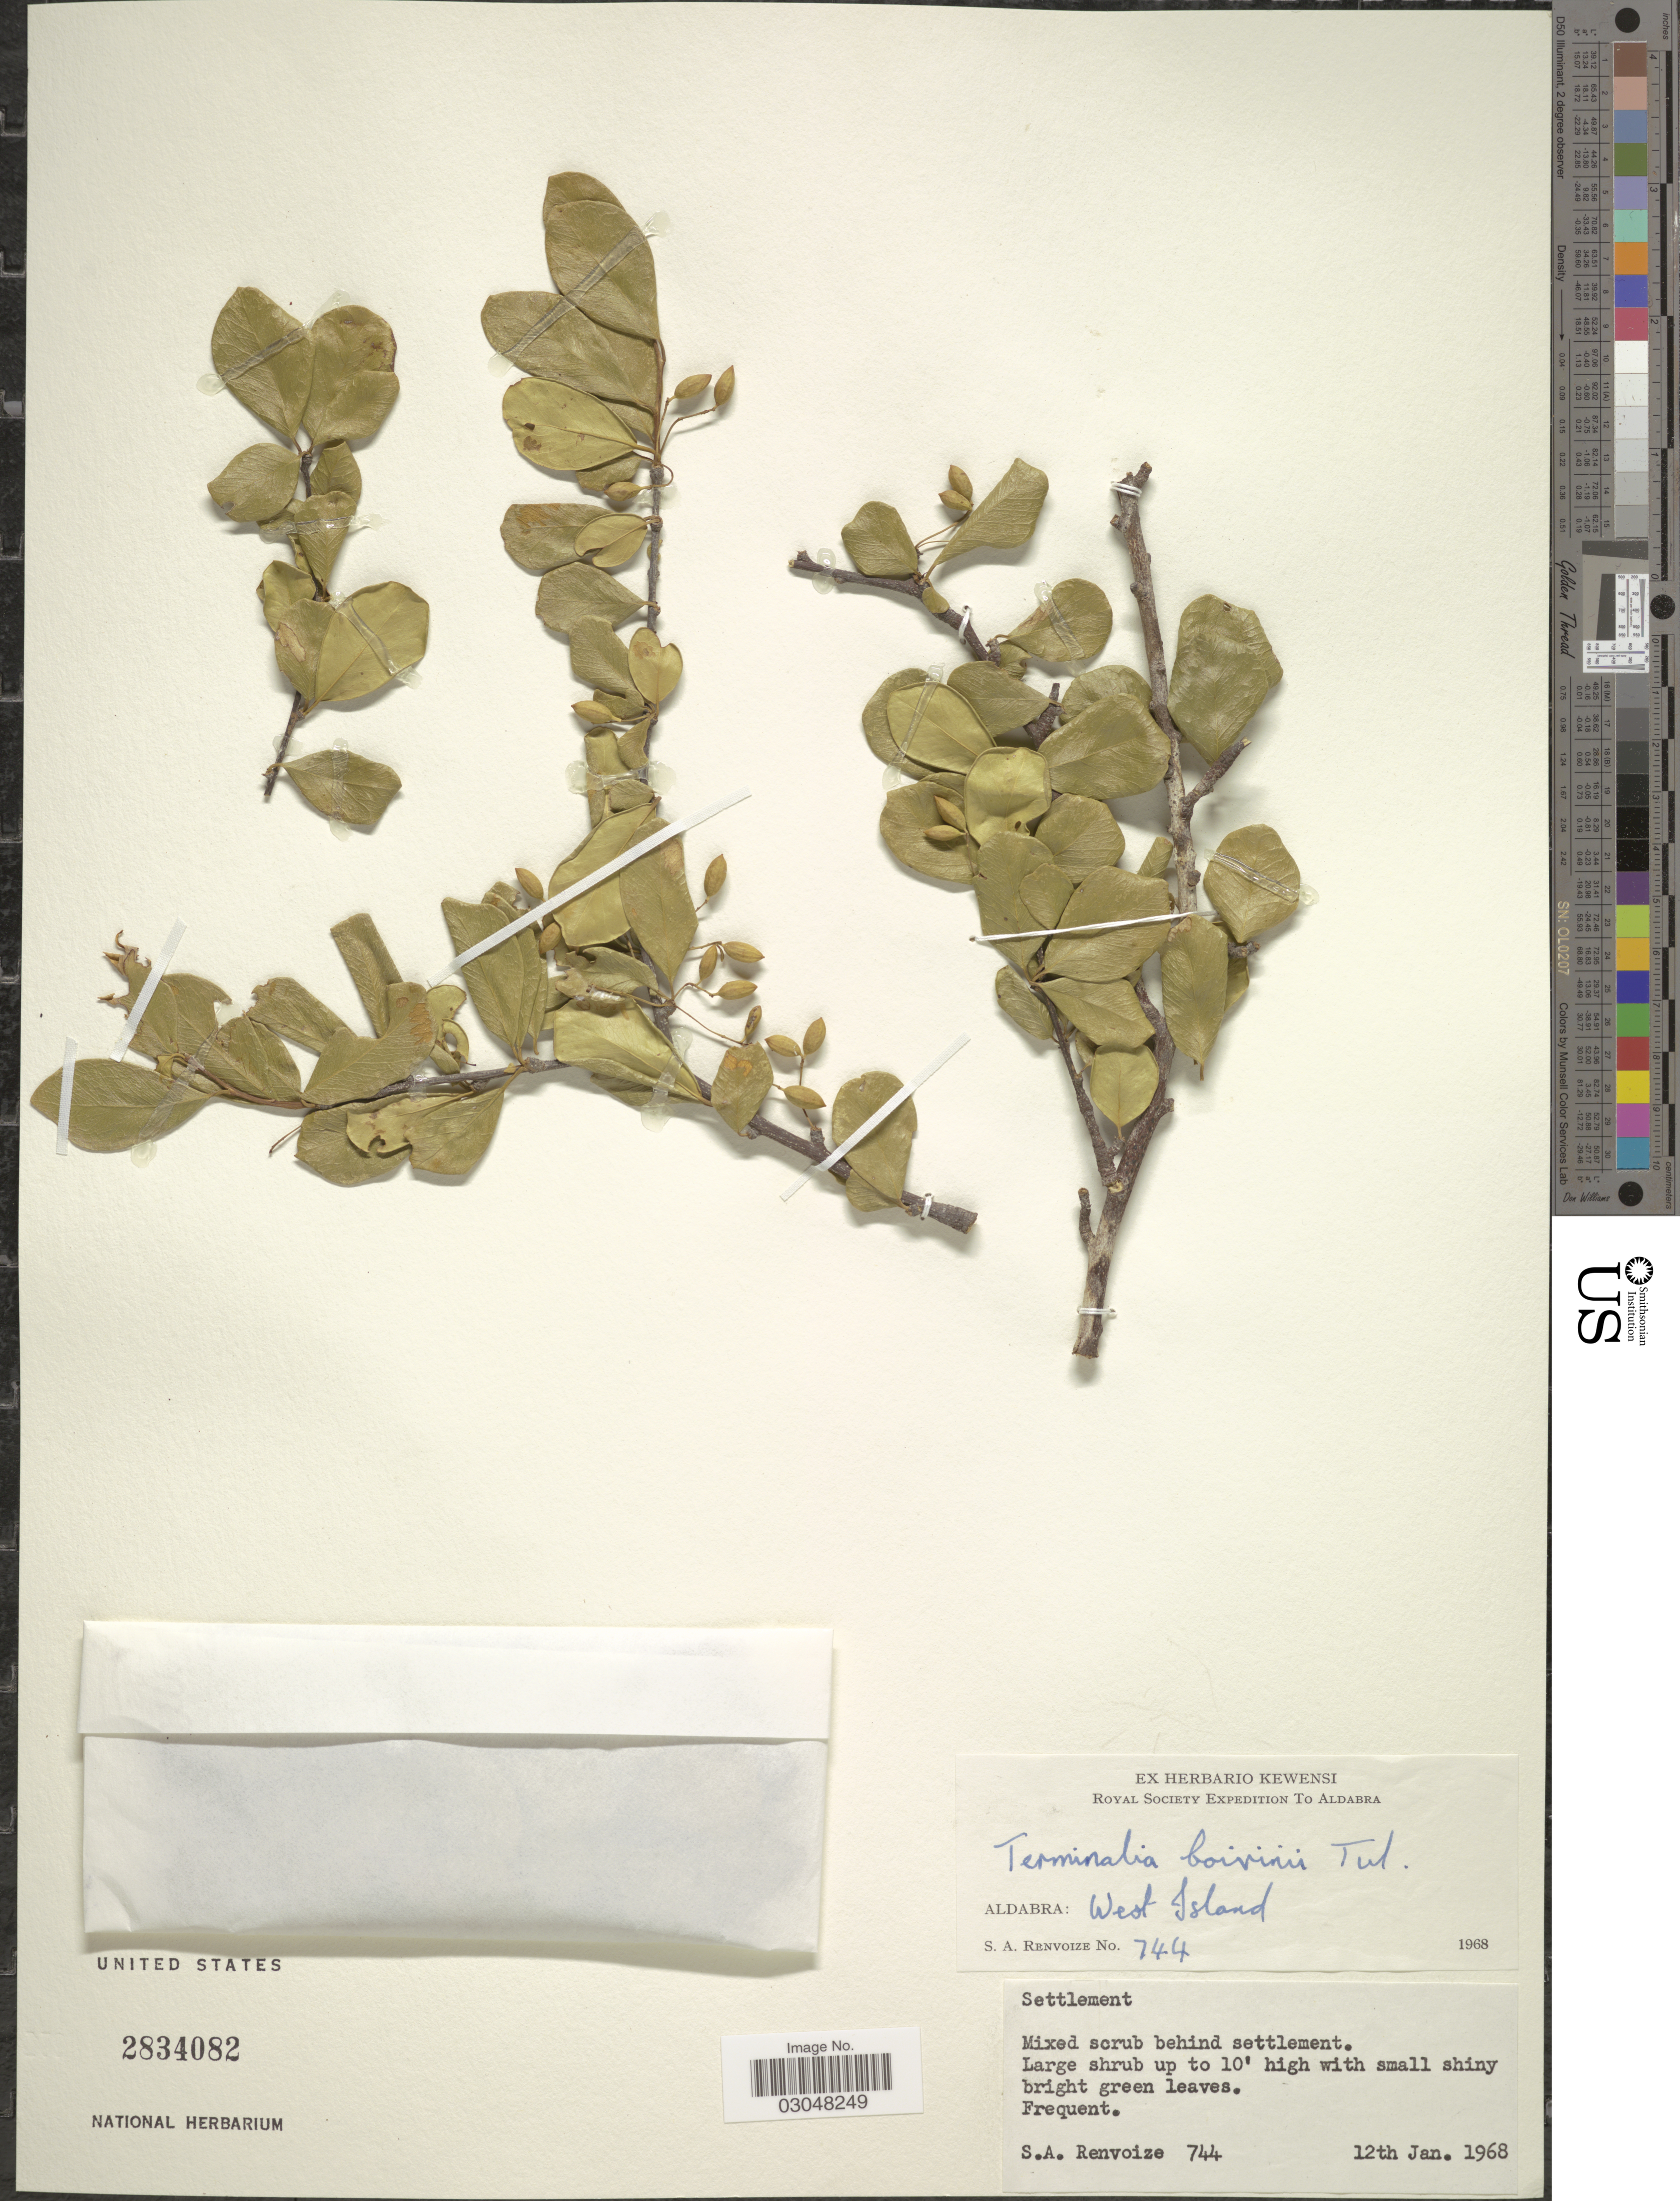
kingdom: Plantae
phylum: Tracheophyta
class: Magnoliopsida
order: Myrtales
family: Combretaceae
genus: Terminalia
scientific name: Terminalia boivinii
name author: Tul.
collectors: S. A. Renvoize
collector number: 744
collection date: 1968-01-12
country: Seychelles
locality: Aldabra: West Island. Settlement.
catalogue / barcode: US 2834082